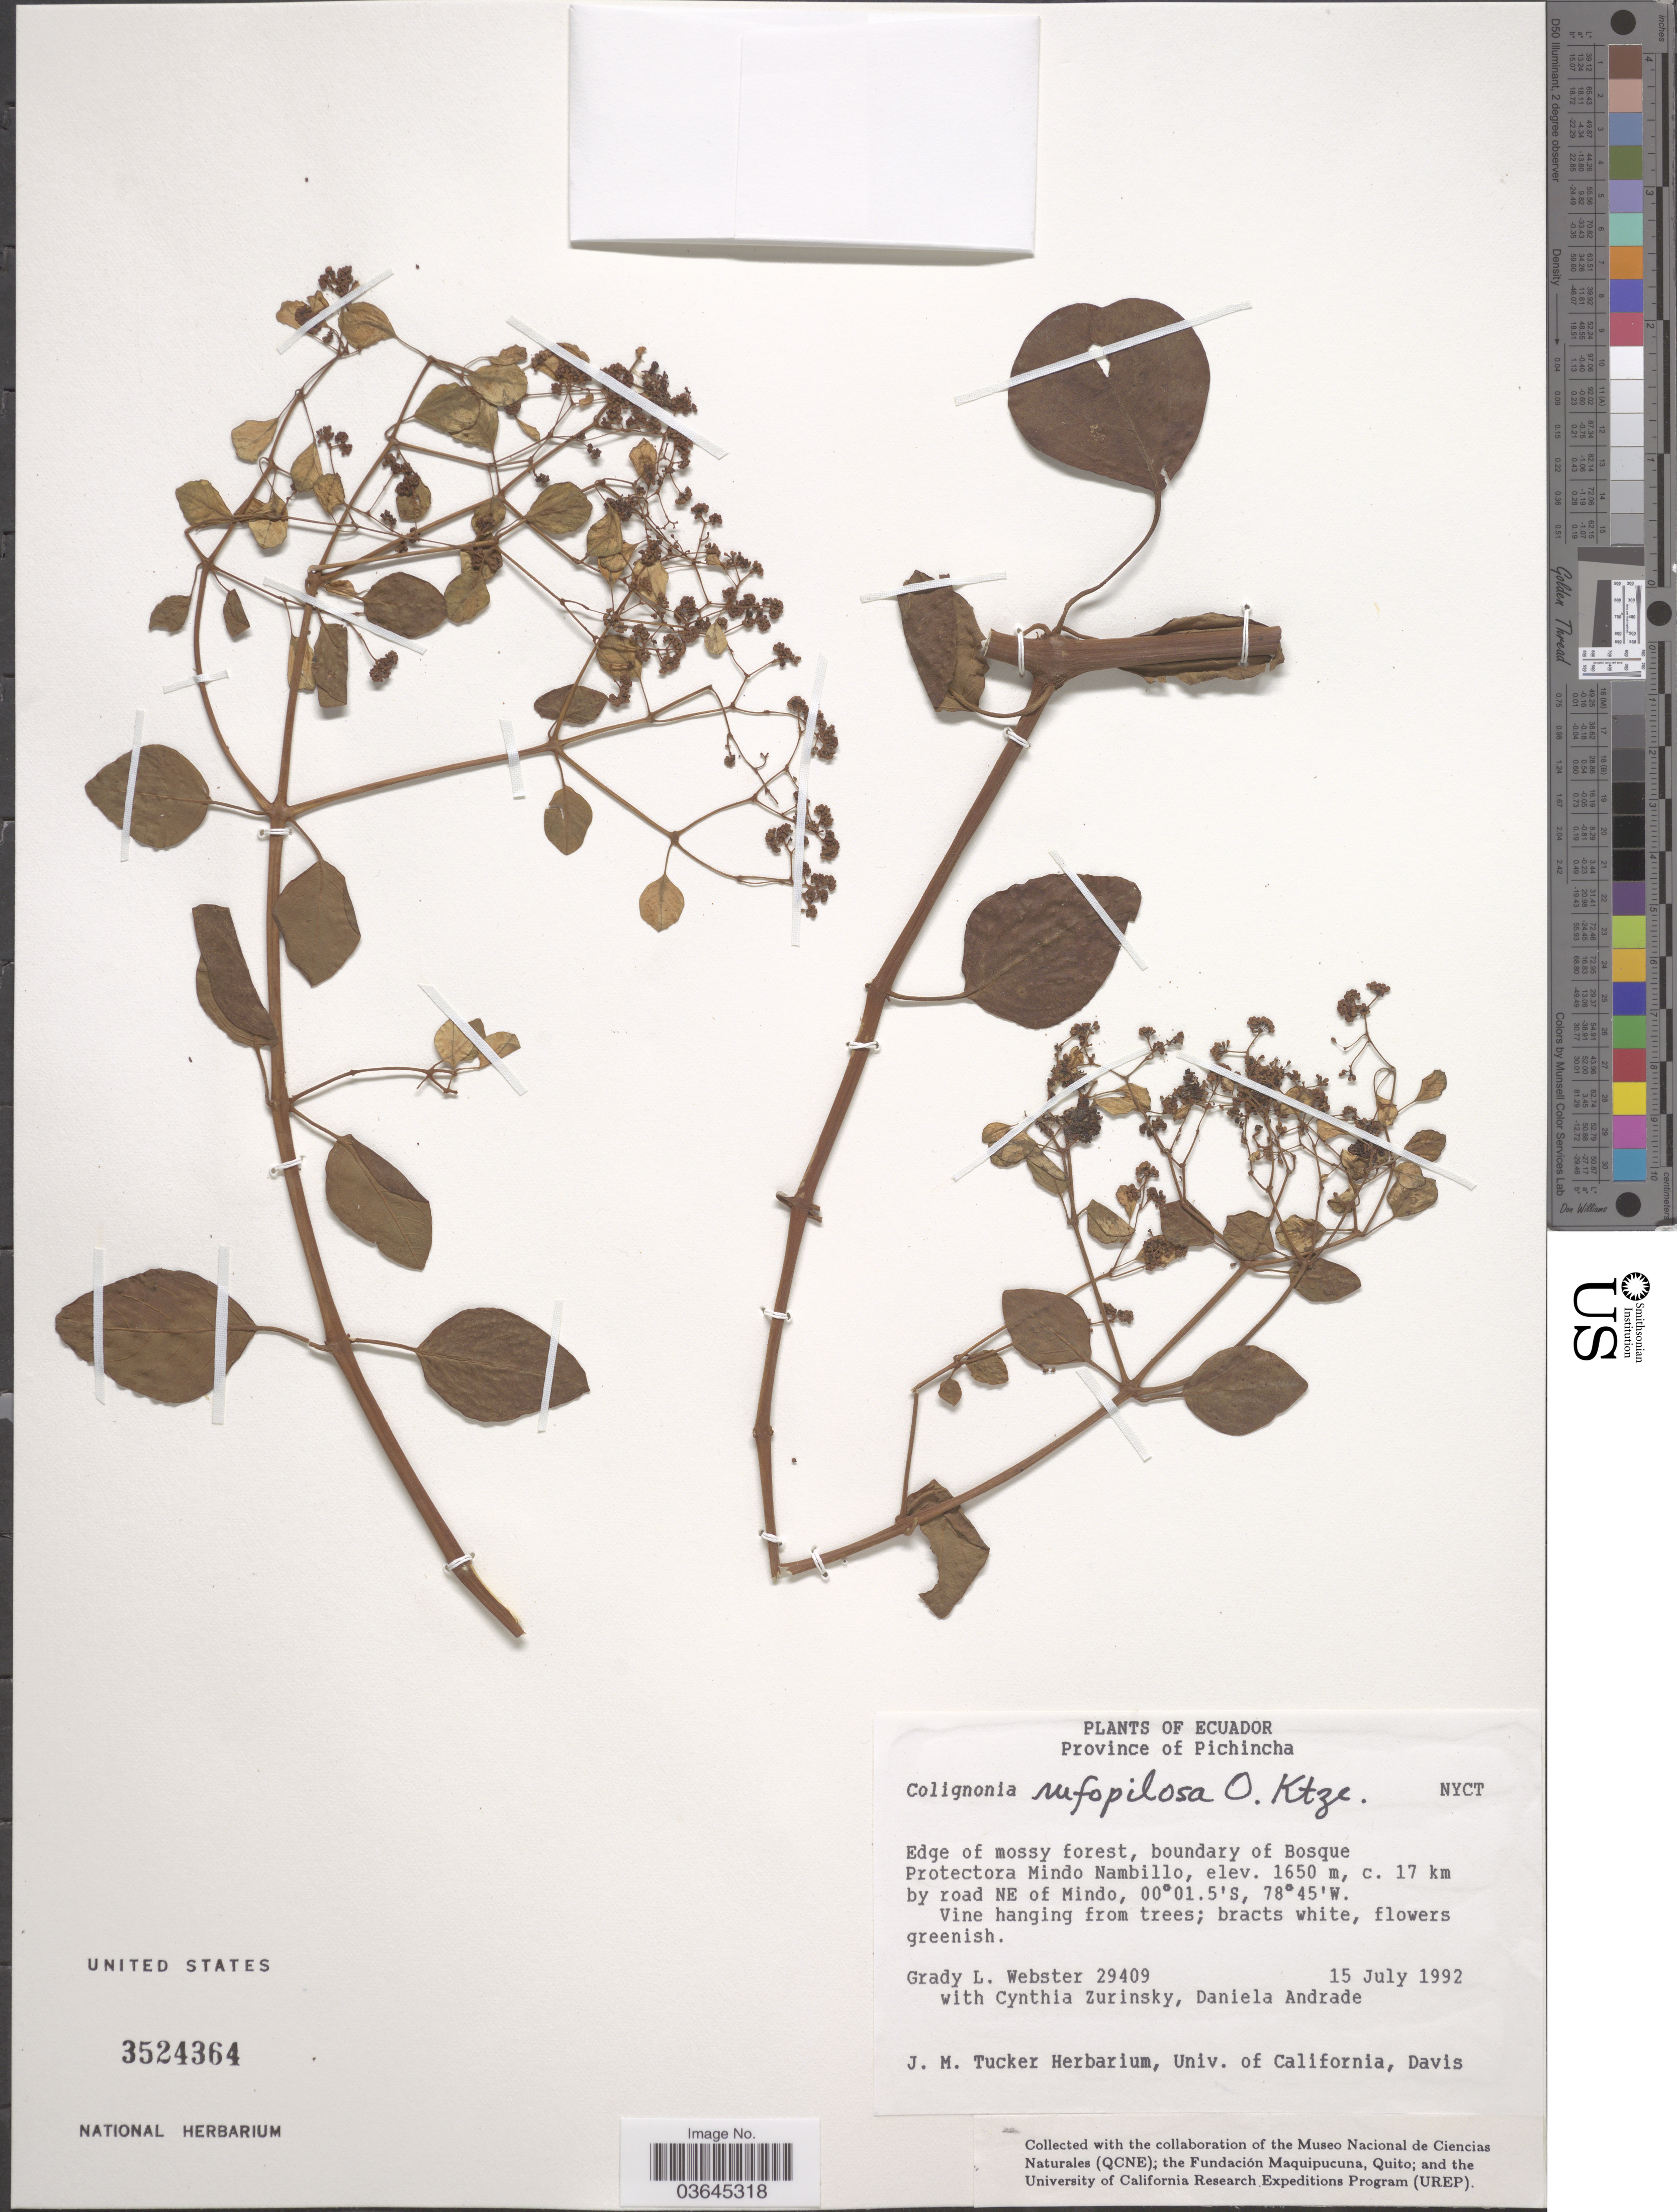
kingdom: Plantae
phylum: Tracheophyta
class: Magnoliopsida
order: Caryophyllales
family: Nyctaginaceae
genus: Colignonia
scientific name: Colignonia rufopilosa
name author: Kuntze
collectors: G. L. Webster, C. Zurinsky & D. Andrade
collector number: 29409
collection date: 1992-07-15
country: Ecuador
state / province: Pichincha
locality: Boundary of Bosque Protectora Mindo Nambillo, c. 17 km by road NE of Mindo.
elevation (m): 1650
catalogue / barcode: US 3524364